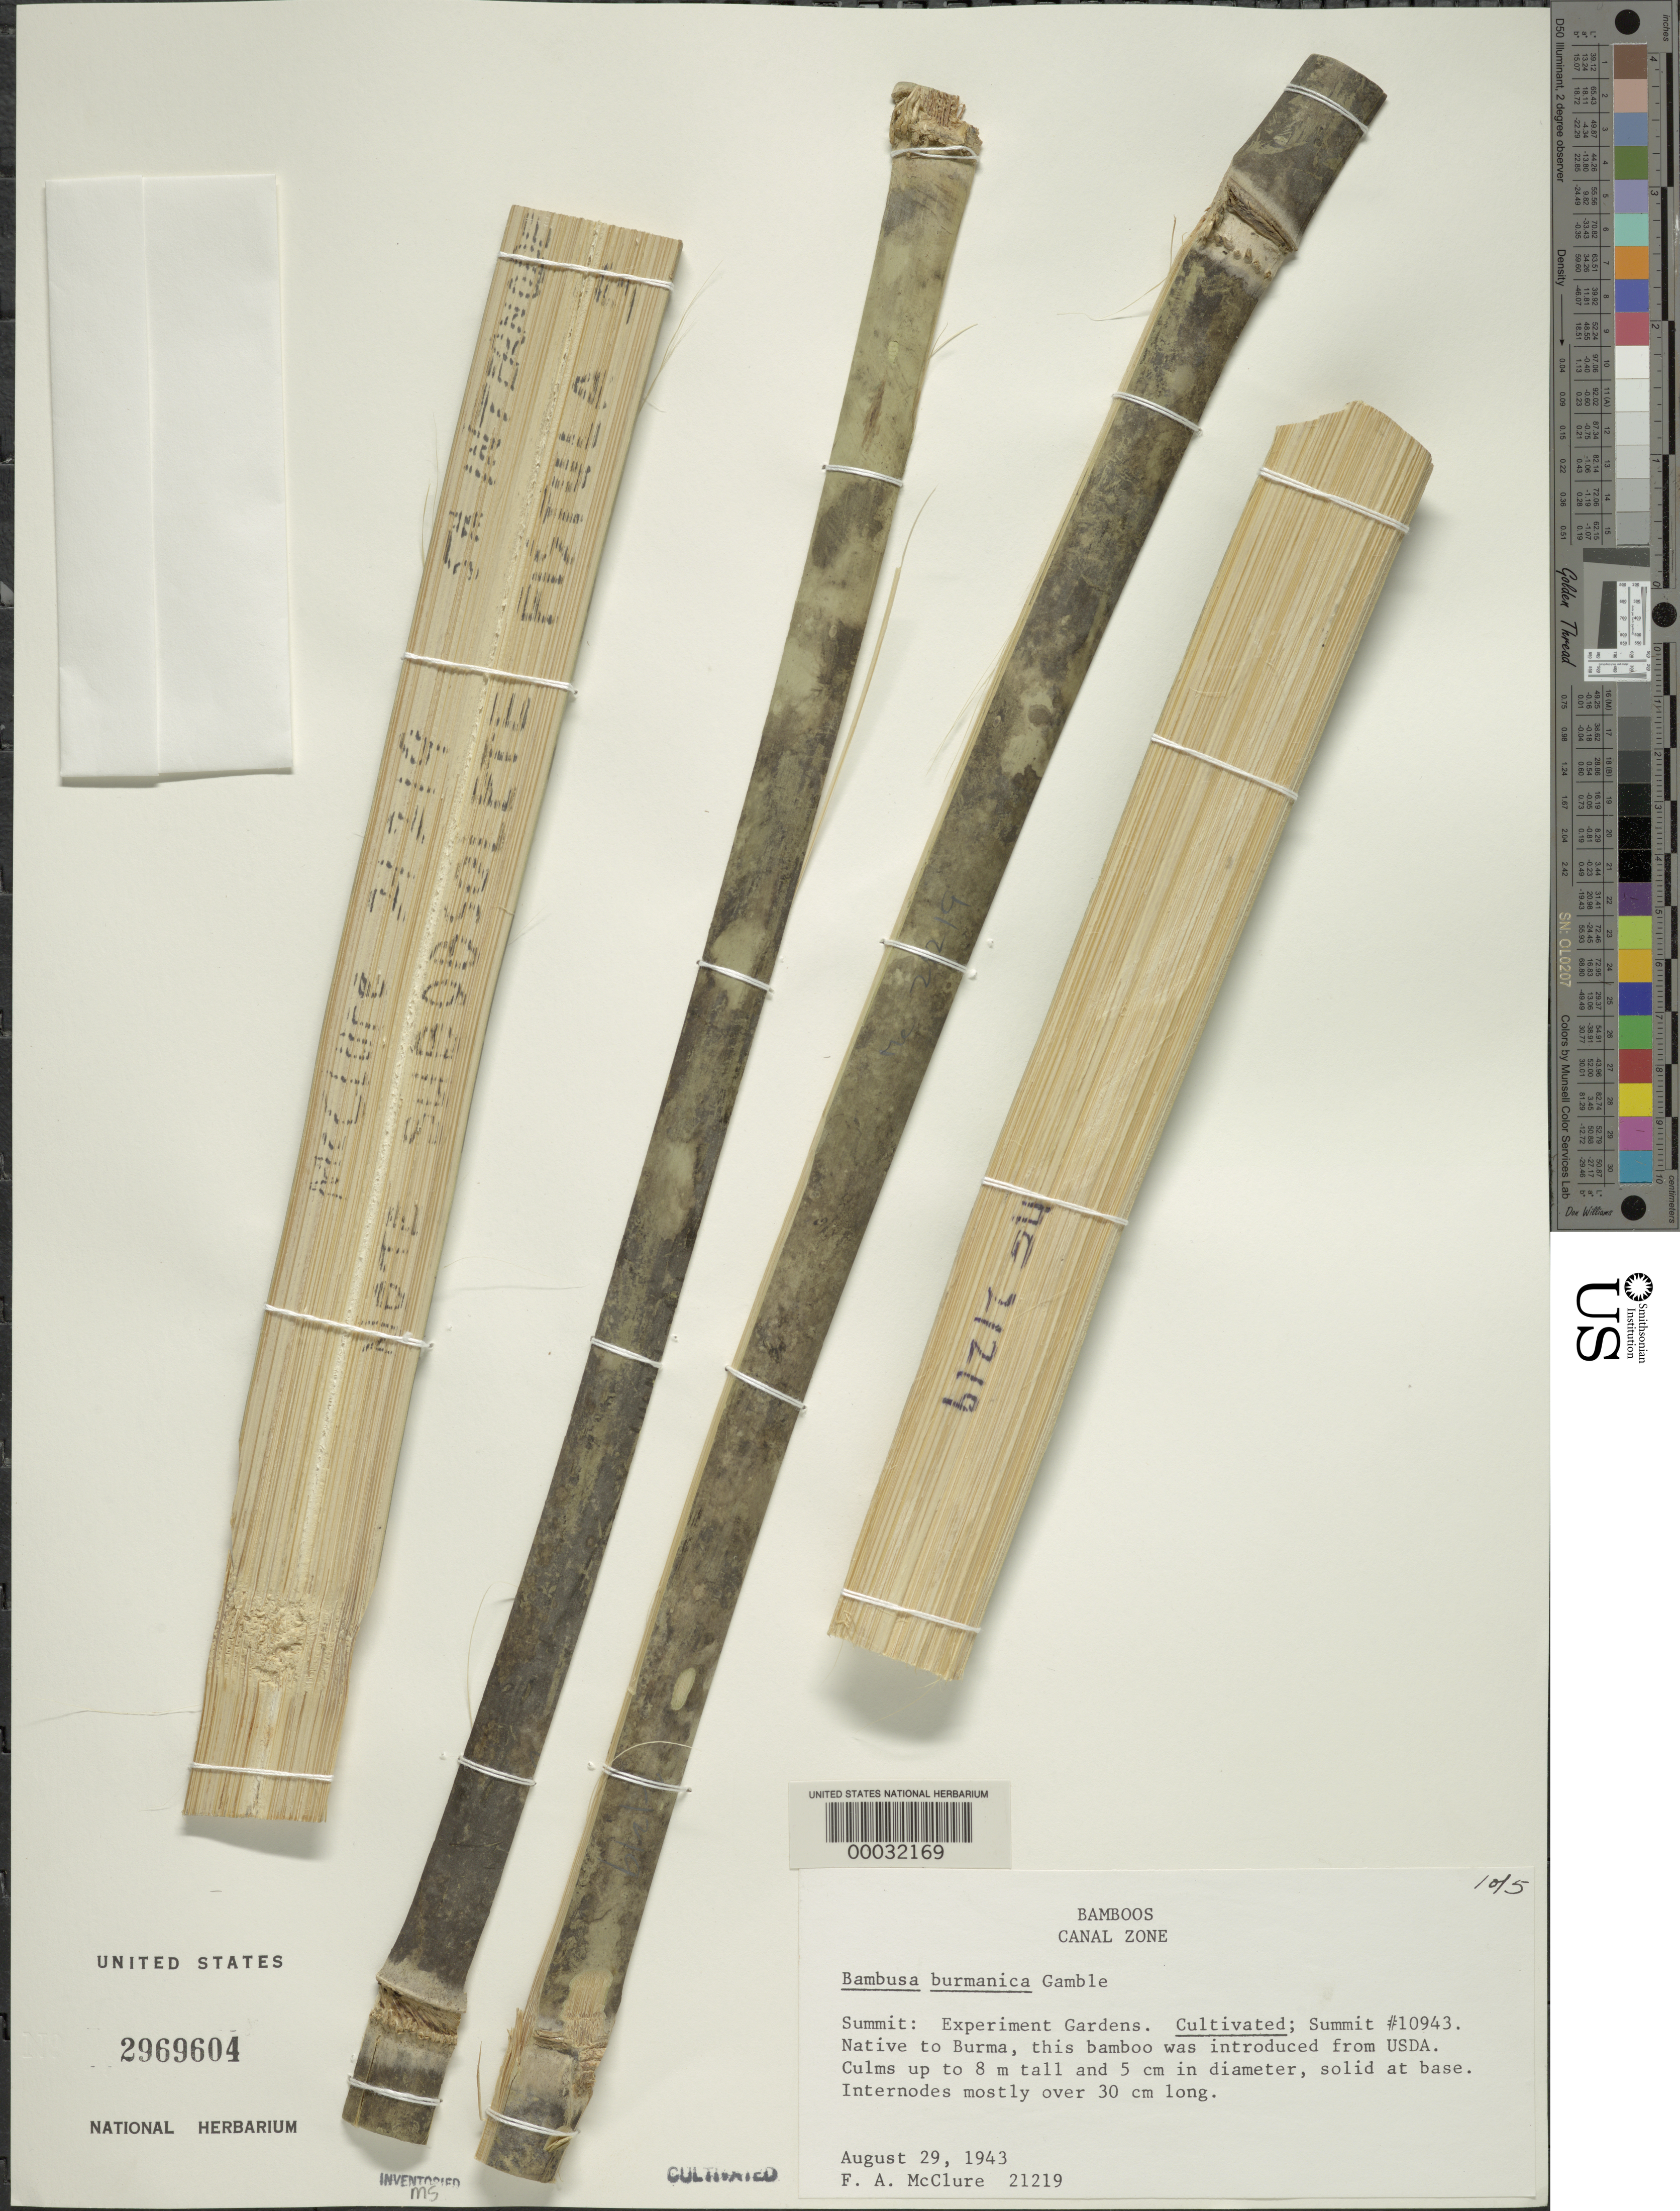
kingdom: Plantae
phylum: Tracheophyta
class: Liliopsida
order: Poales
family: Poaceae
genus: Bambusa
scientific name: Bambusa burmanica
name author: Gamble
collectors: M. Henderson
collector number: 21219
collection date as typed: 29 Aug 1943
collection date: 1943-08-29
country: Panama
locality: Esperimental Gardens-summit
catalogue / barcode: US 2969604